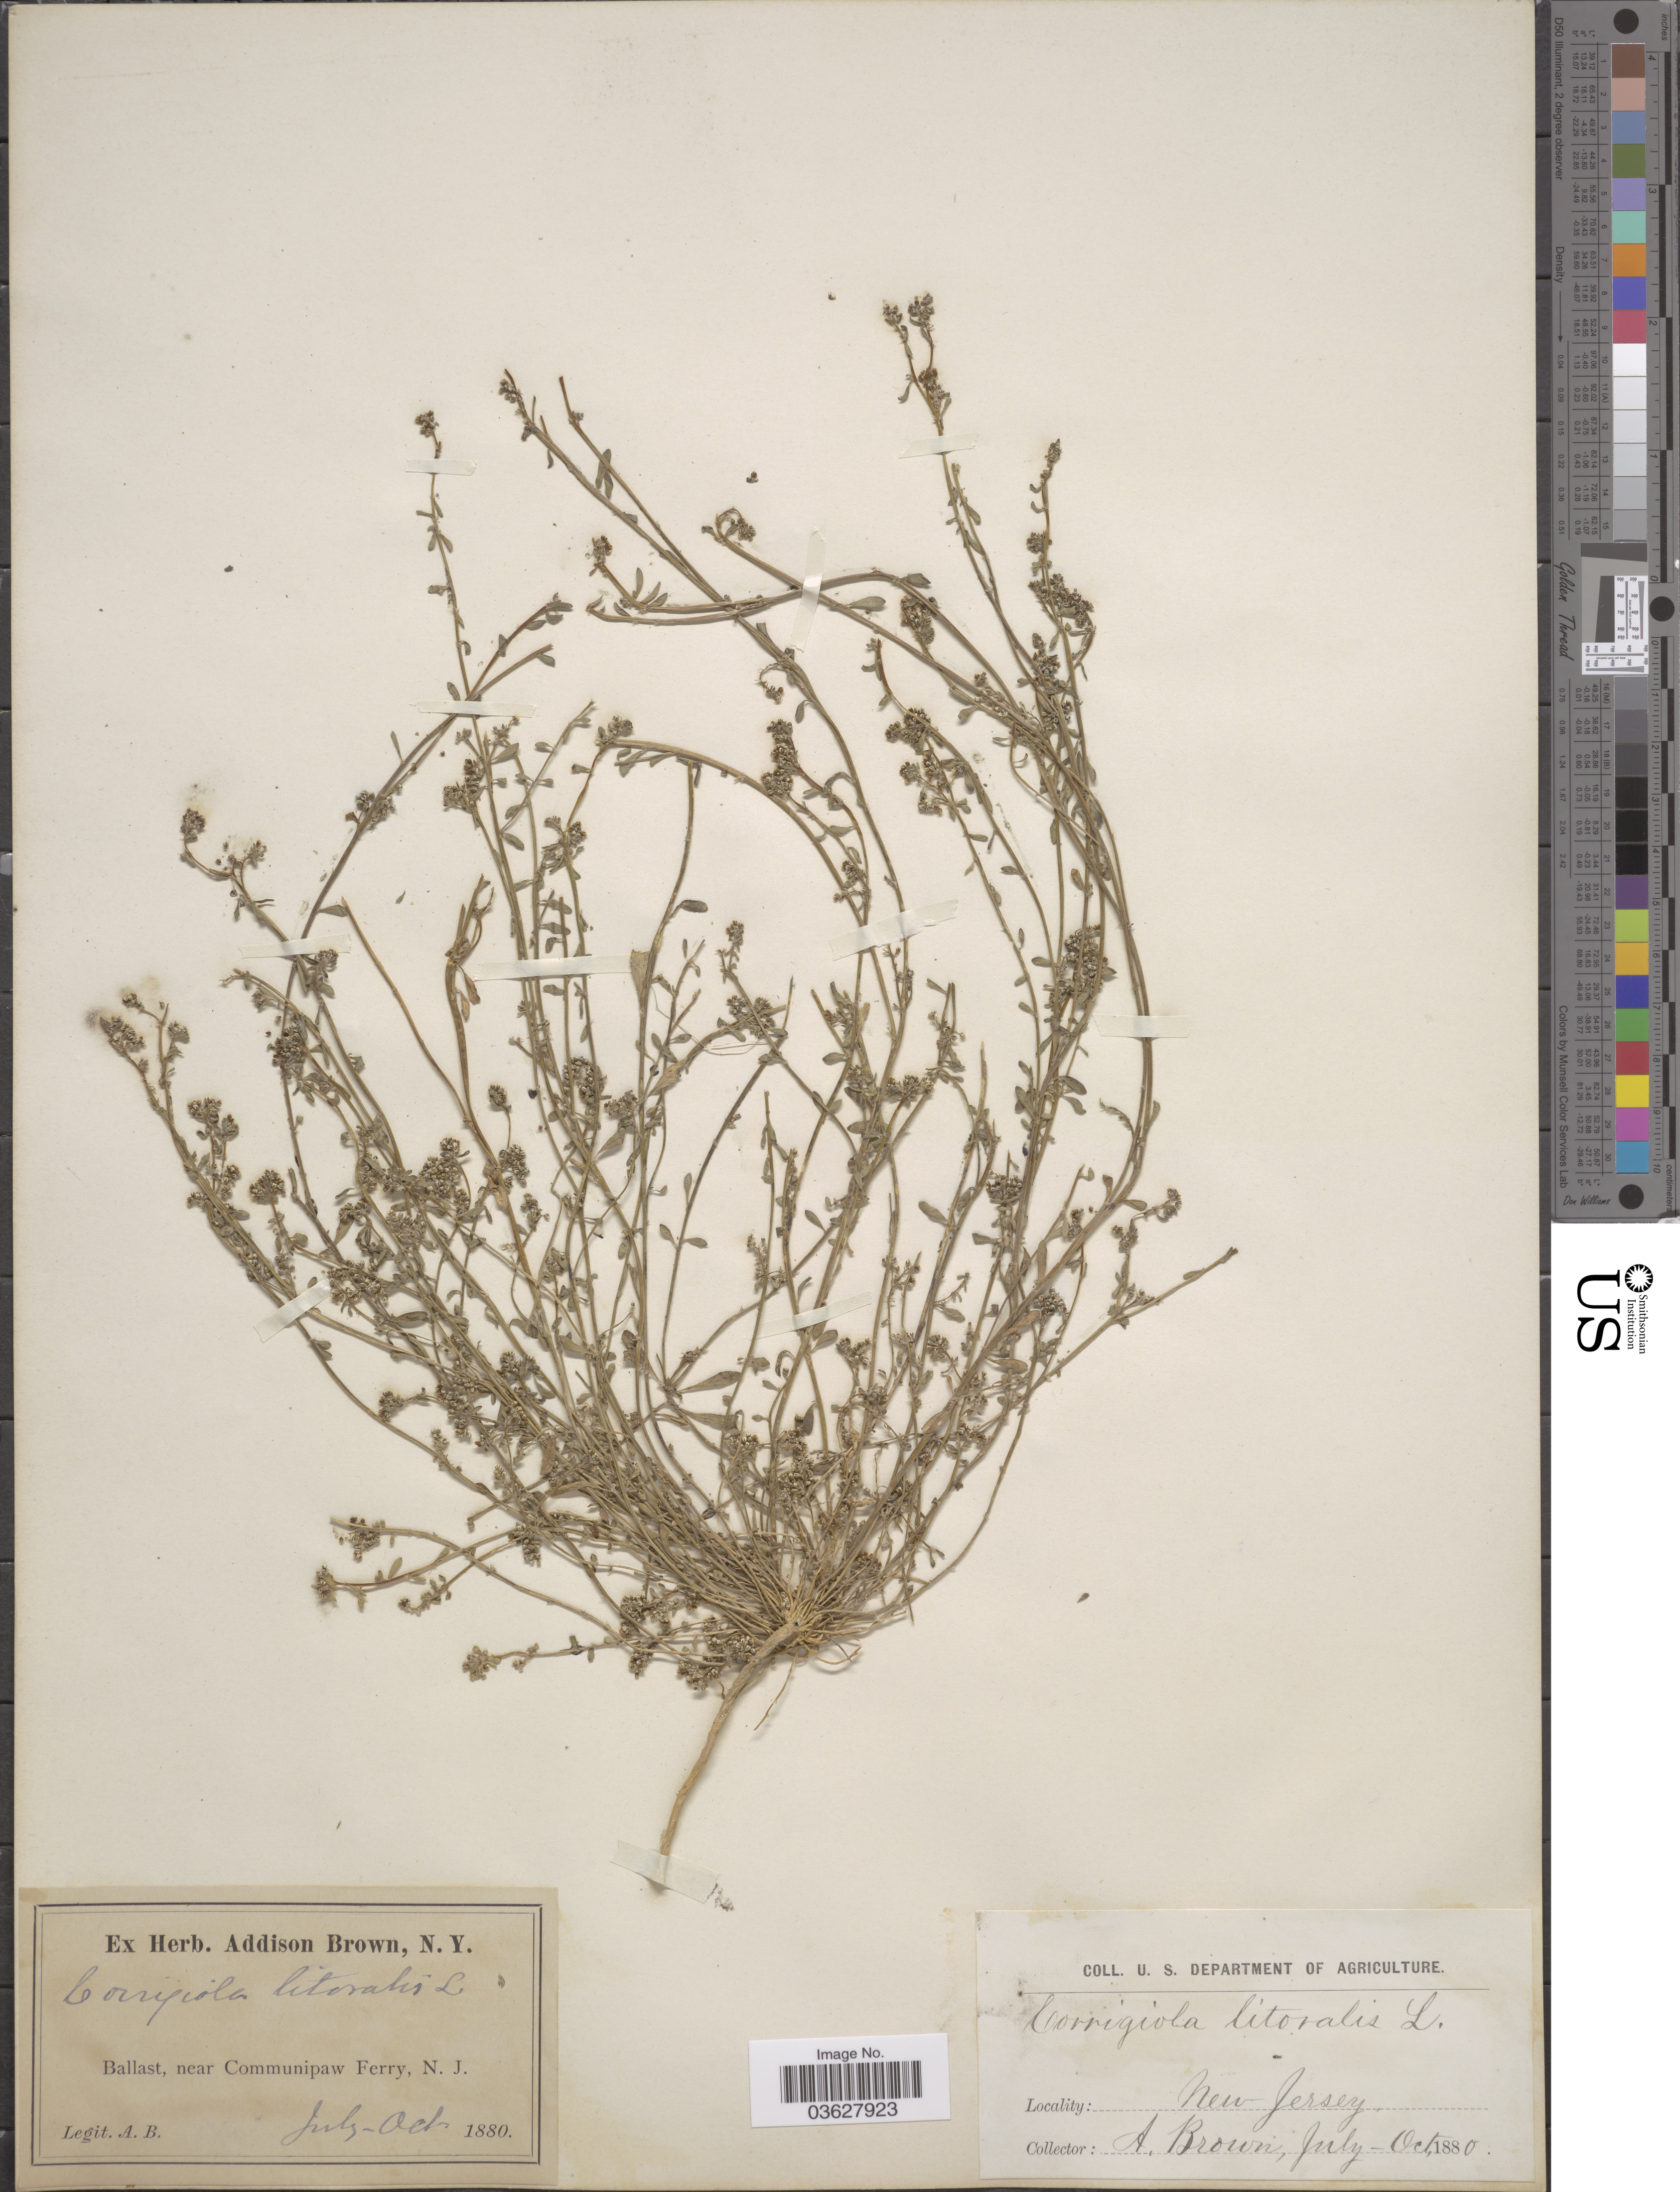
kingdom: Plantae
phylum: Tracheophyta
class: Magnoliopsida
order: Caryophyllales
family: Caryophyllaceae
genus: Corrigiola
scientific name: Corrigiola litoralis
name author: L.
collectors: A. Brown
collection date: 1880-07/1880-10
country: United States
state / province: New Jersey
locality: Ballast, near Communipaw Ferry.